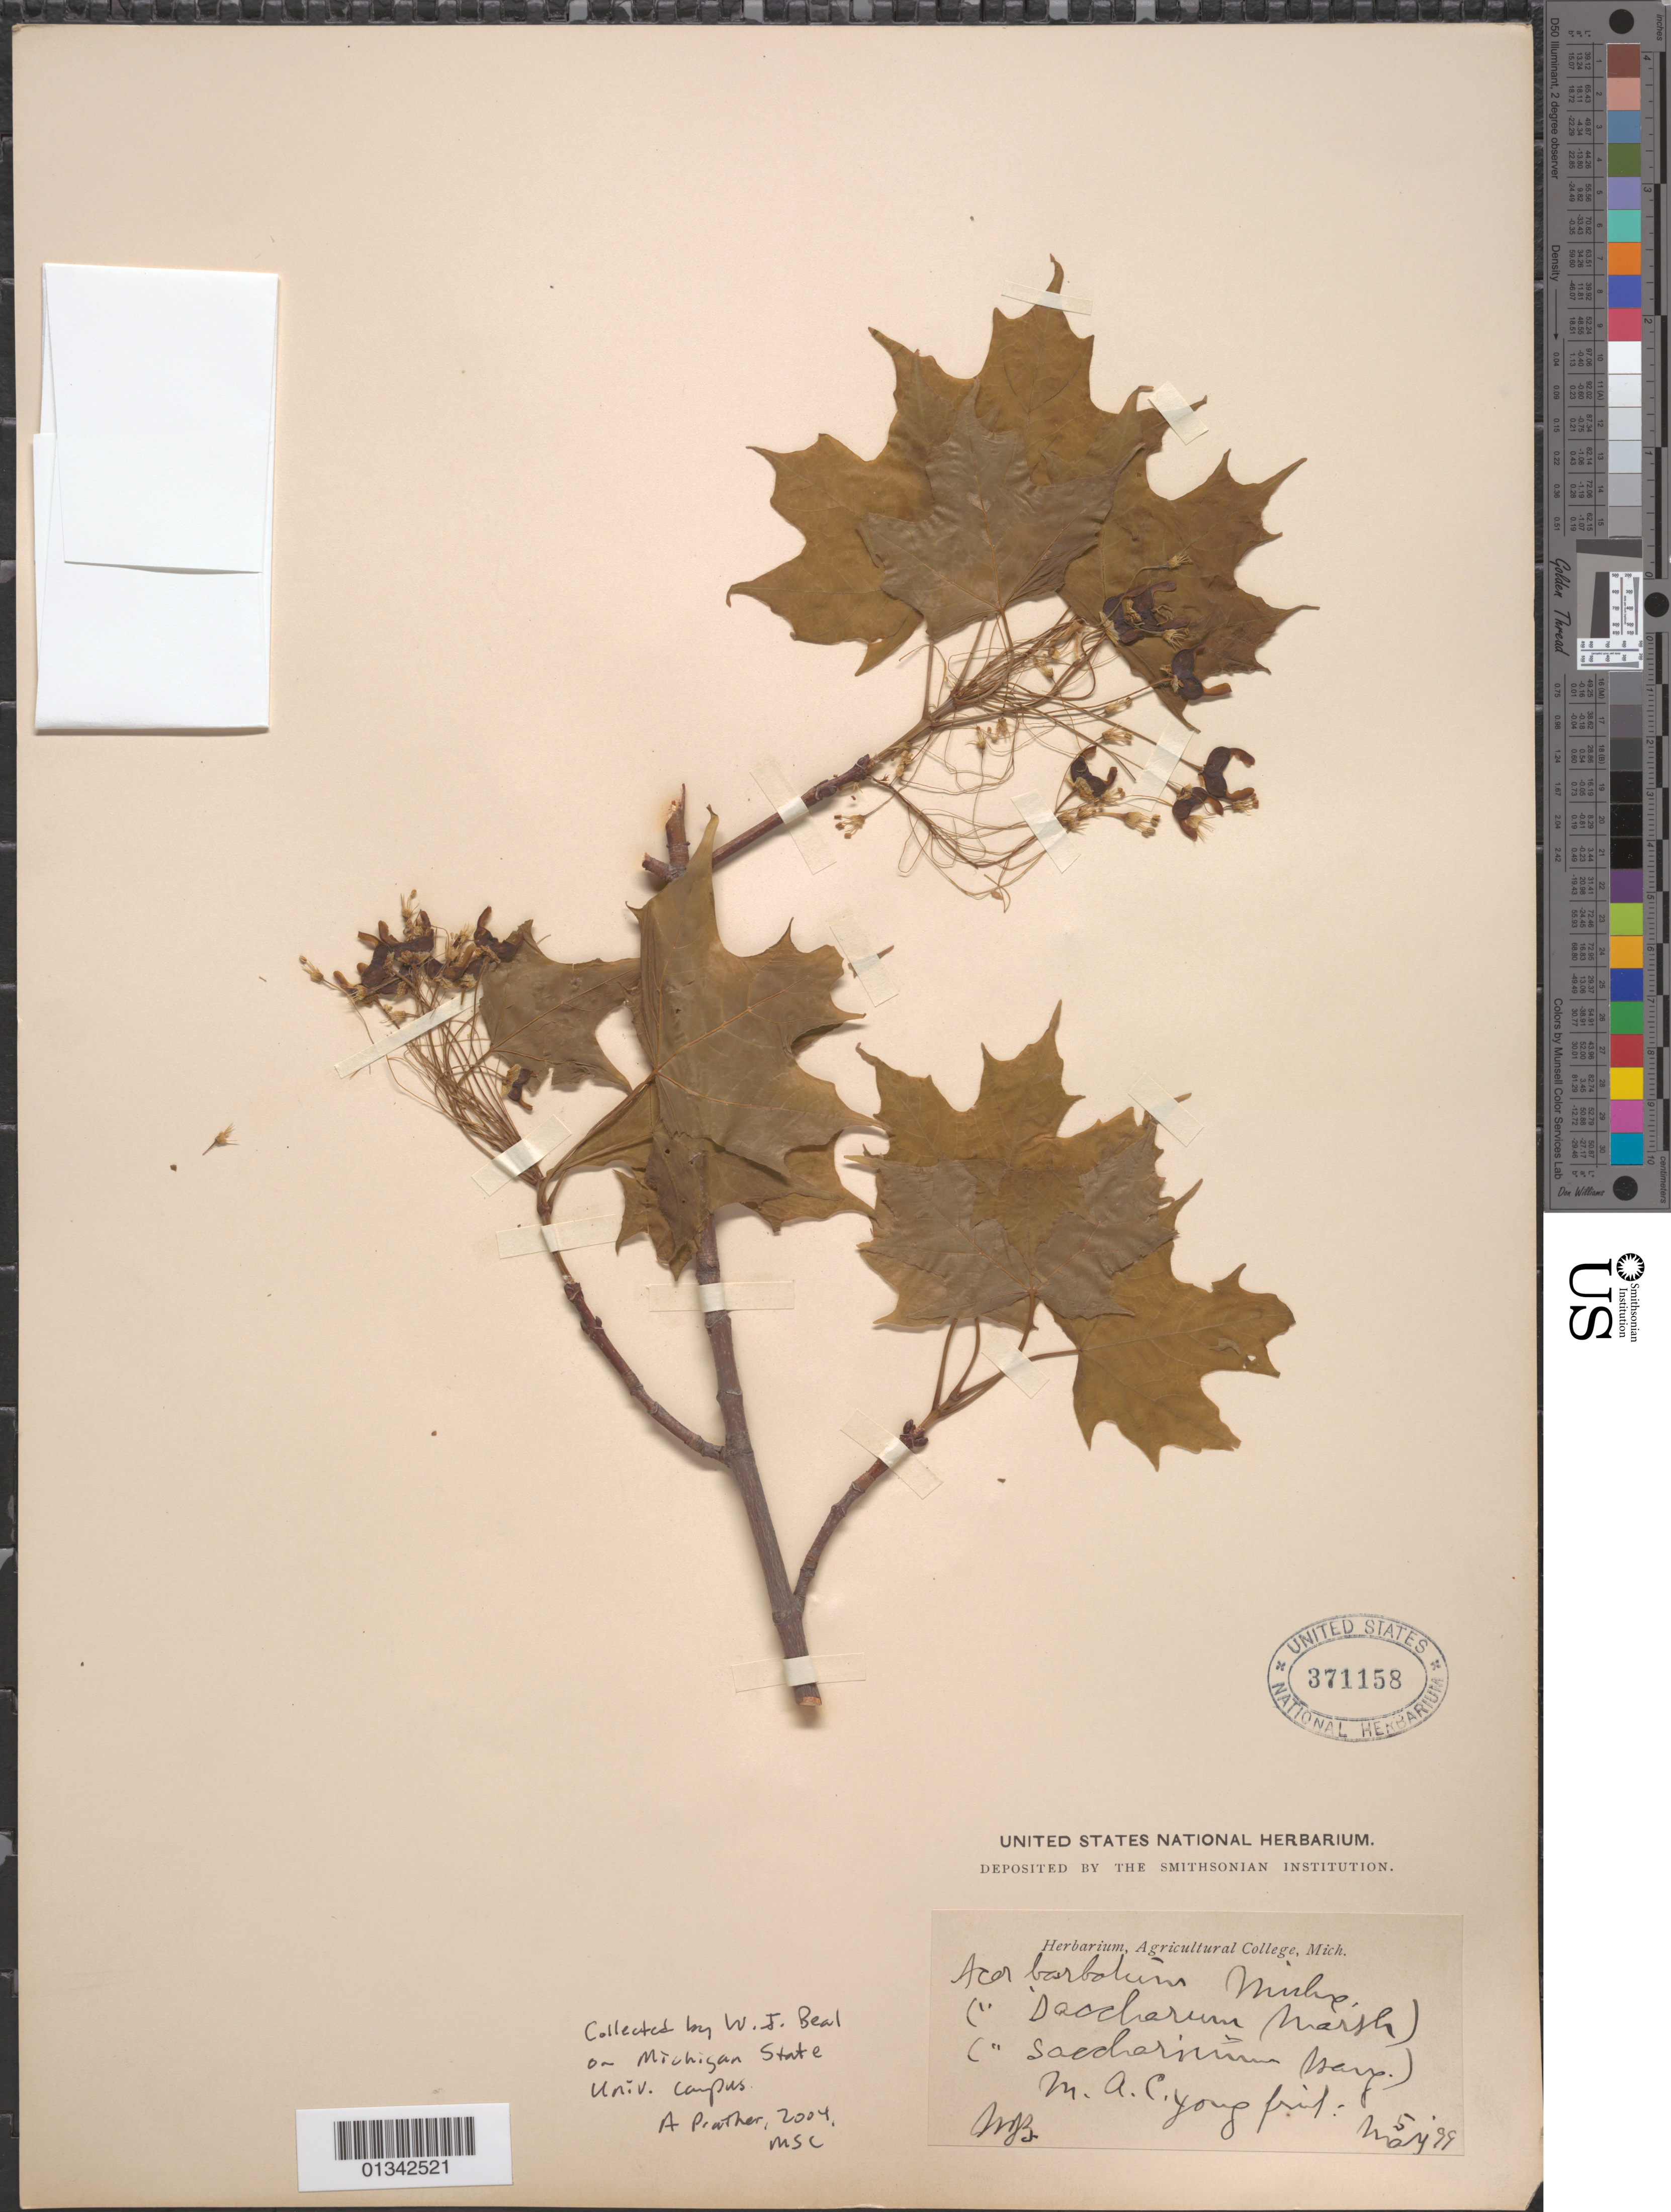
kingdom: Plantae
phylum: Tracheophyta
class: Magnoliopsida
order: Sapindales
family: Sapindaceae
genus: Acer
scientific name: Acer saccharum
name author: Marshall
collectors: W. J. Beal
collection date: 1899-05-05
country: United States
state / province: Michigan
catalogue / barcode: US 371158